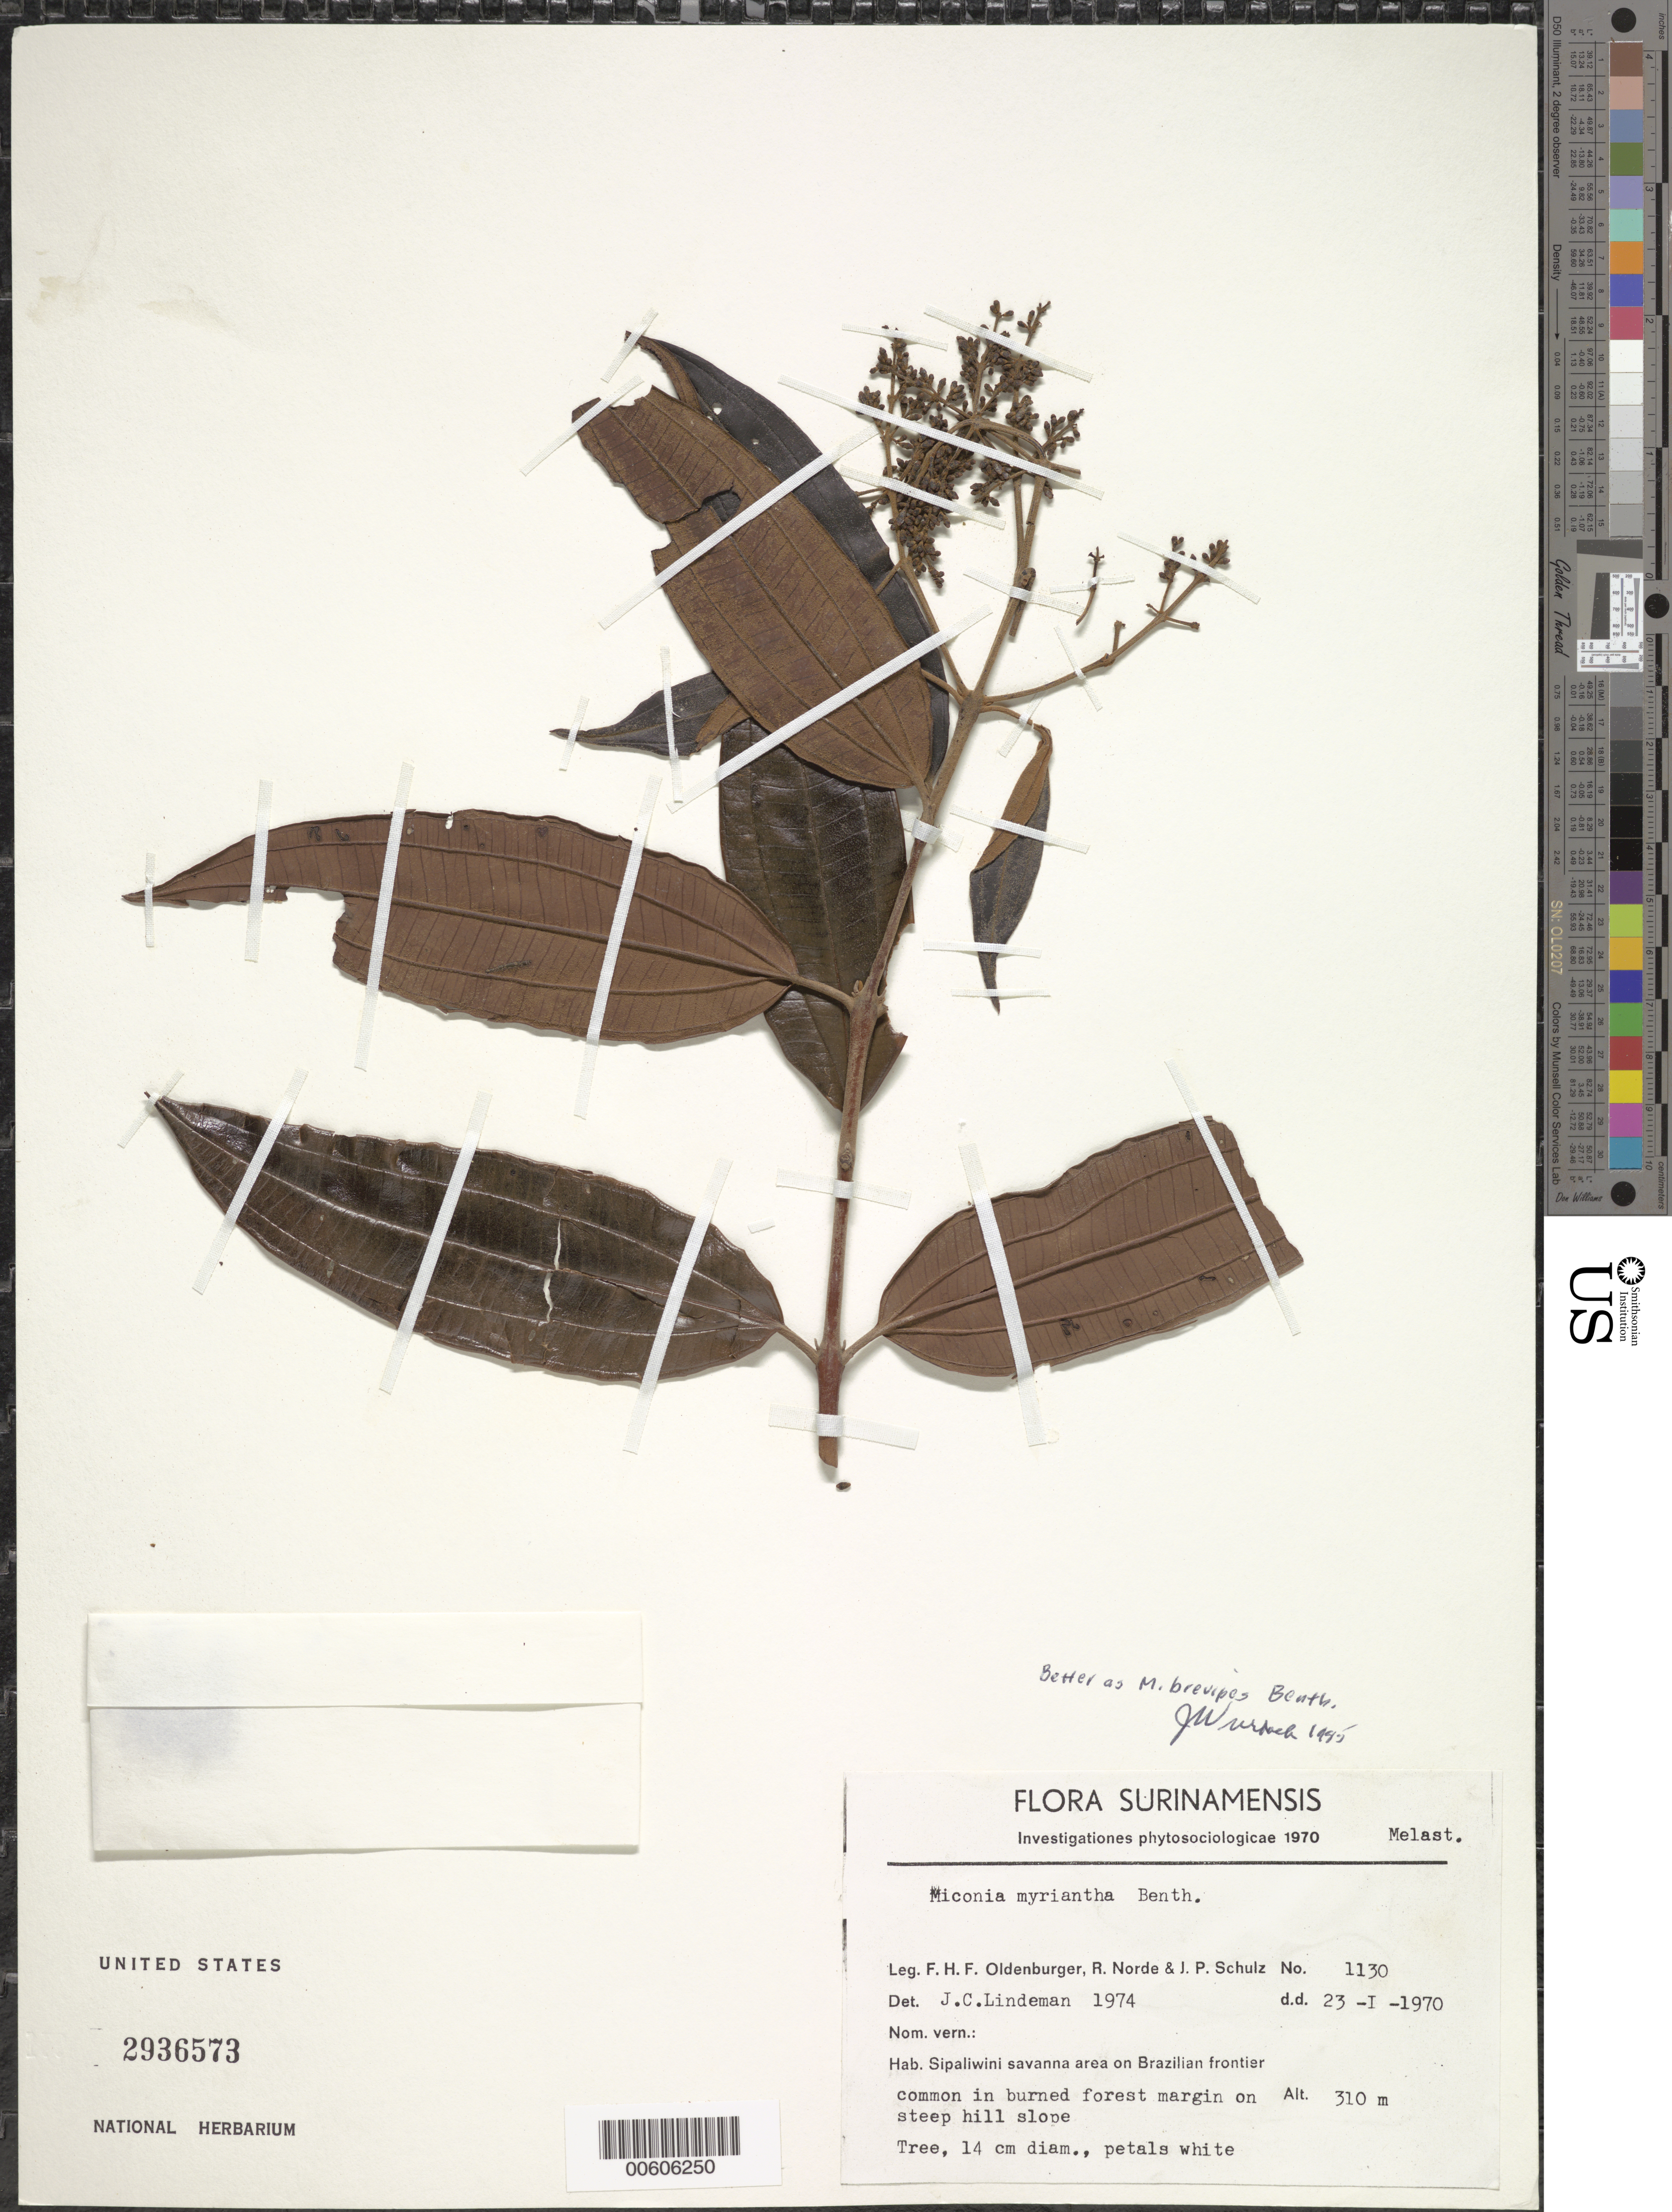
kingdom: Plantae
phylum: Tracheophyta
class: Magnoliopsida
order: Myrtales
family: Melastomataceae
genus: Miconia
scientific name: Miconia brevipes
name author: Benth.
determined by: Wurdack, John J., (US), US (UNITED STATES)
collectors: F. Oldenburger, R. Norde & J. P. Schulz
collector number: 1130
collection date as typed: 23-Jan-70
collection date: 1970-01-23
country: Suriname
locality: Sipaliwini Savanna, Brazilian frontier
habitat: Burned forest margin on steep hill slope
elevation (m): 310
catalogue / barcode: US 2936573